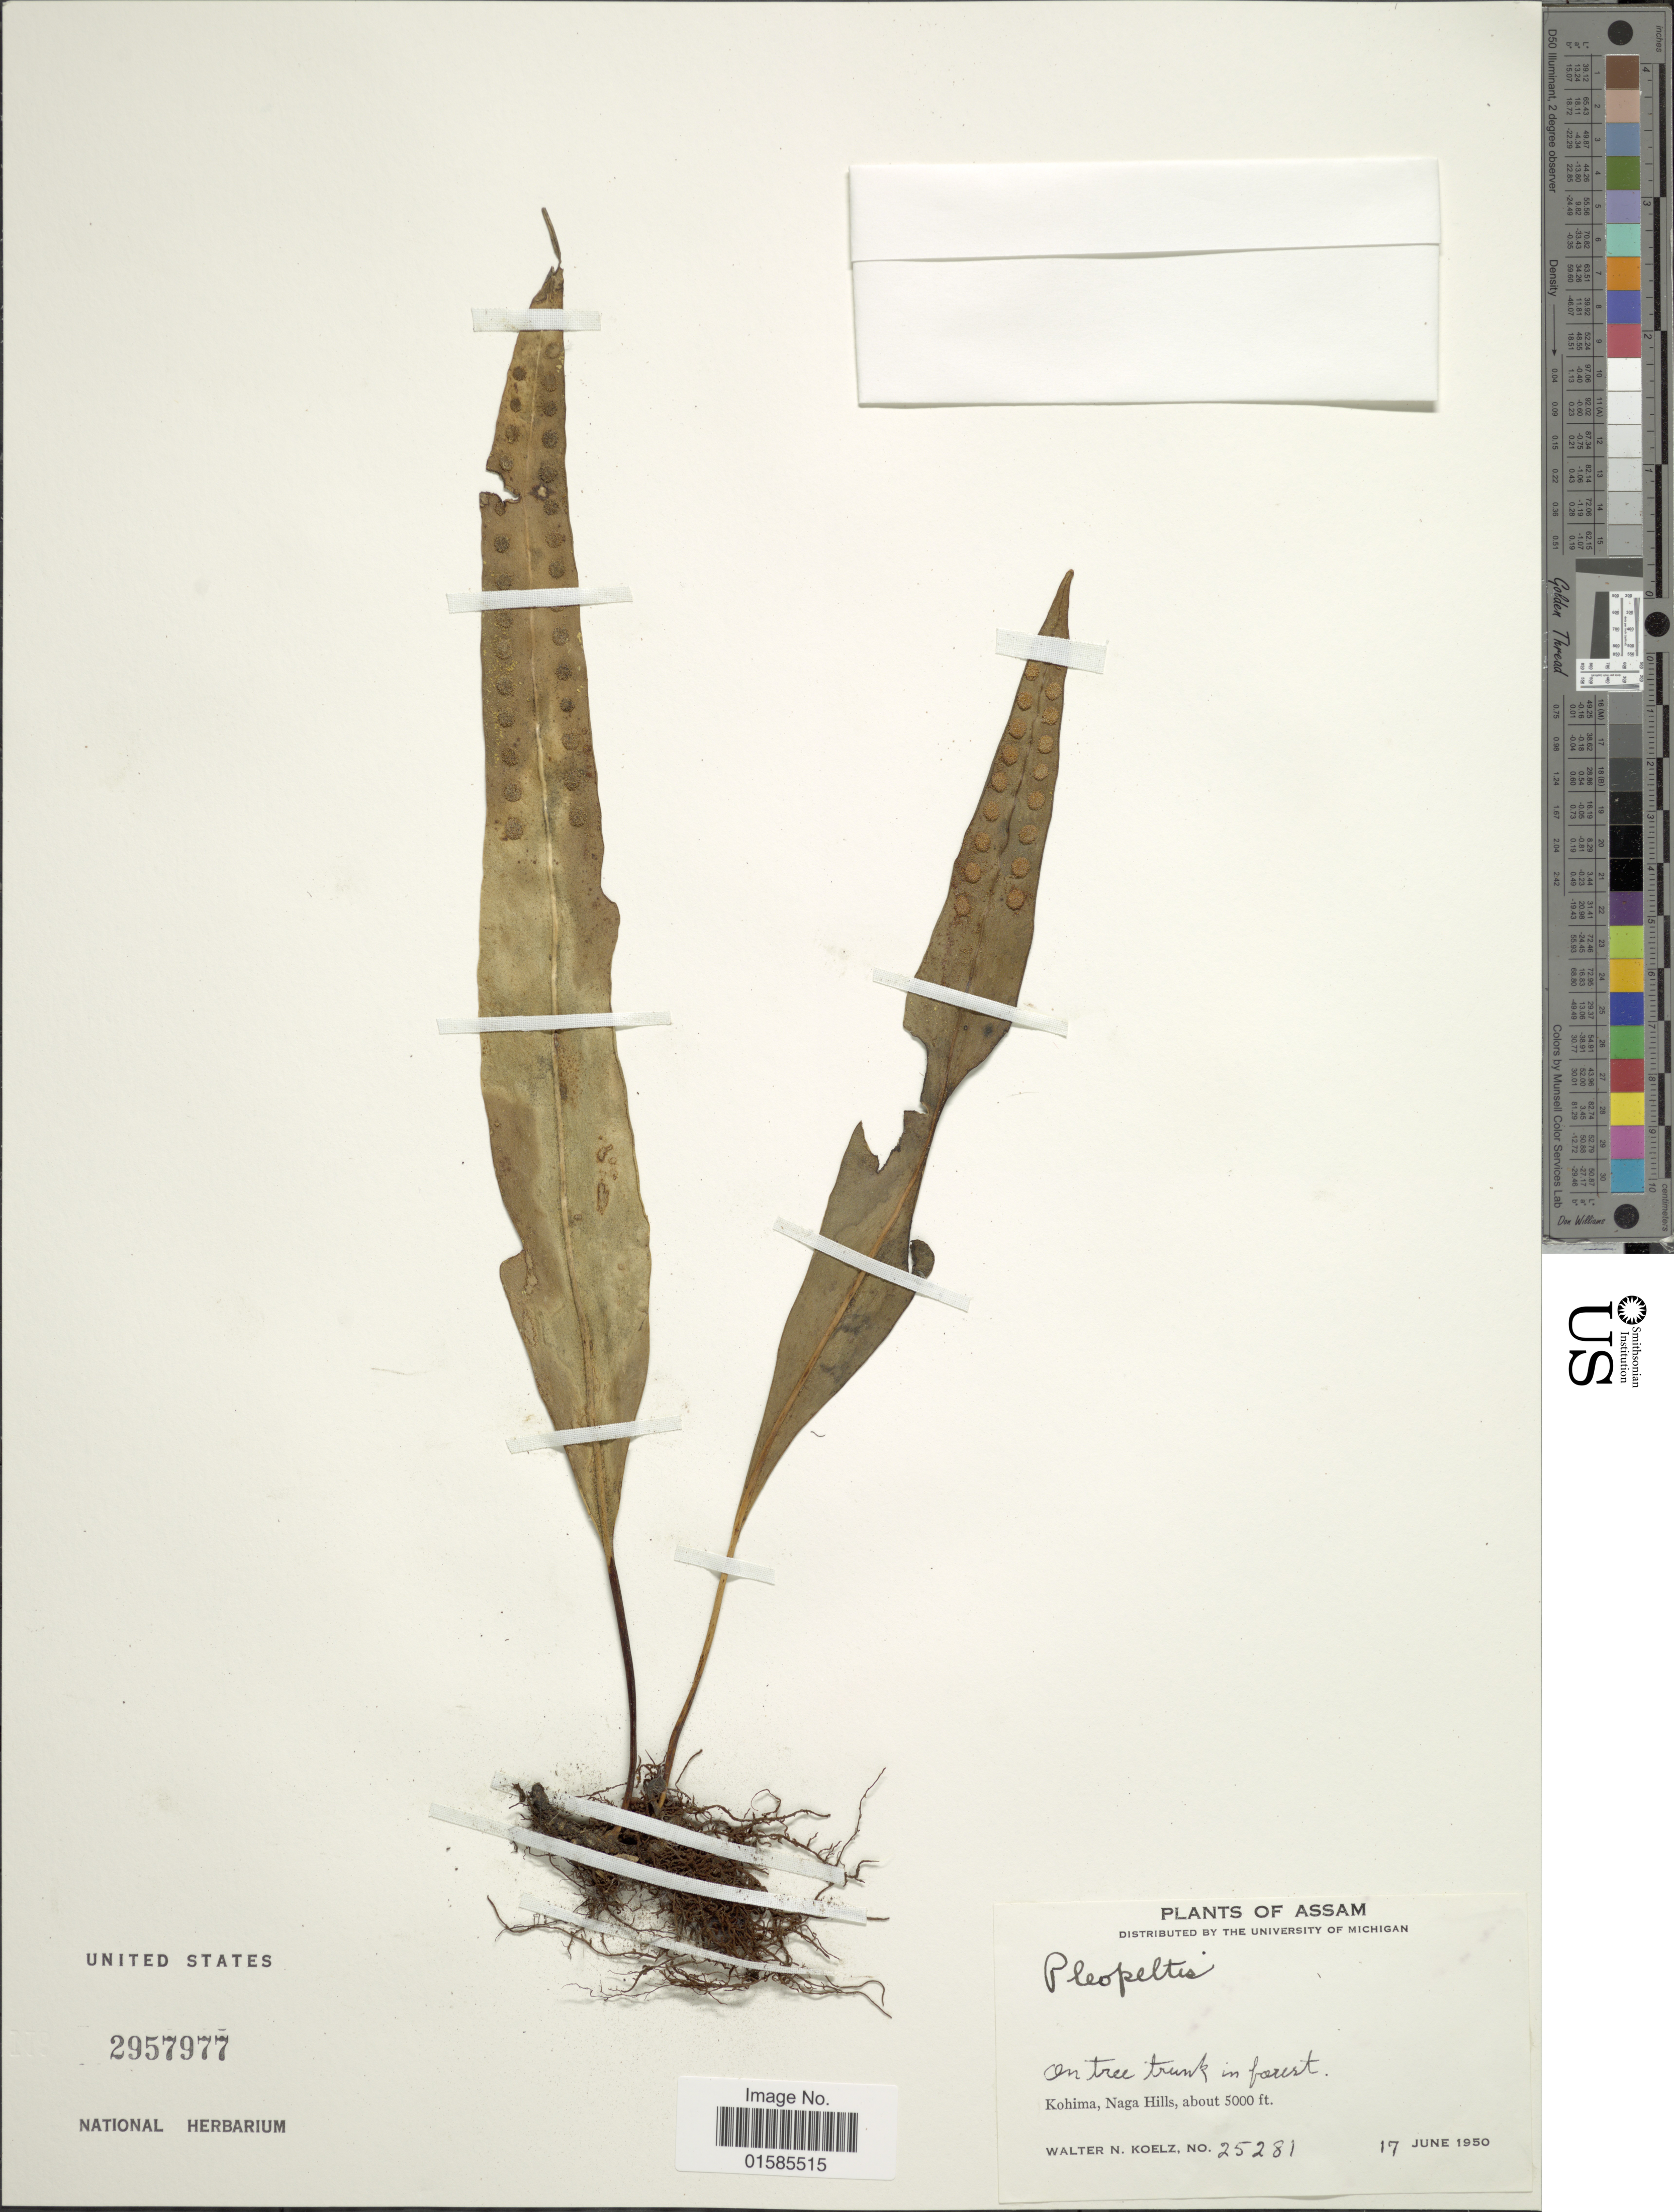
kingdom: Plantae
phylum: Tracheophyta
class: Polypodiopsida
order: Polypodiales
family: Polypodiaceae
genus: Leptochilus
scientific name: Leptochilus sp.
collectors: W. N. Koelz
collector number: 25281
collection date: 1950-06-17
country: India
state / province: Nagaland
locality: Assam, India, Kohima, Naga Hills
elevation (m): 1524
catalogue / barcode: US 2957977